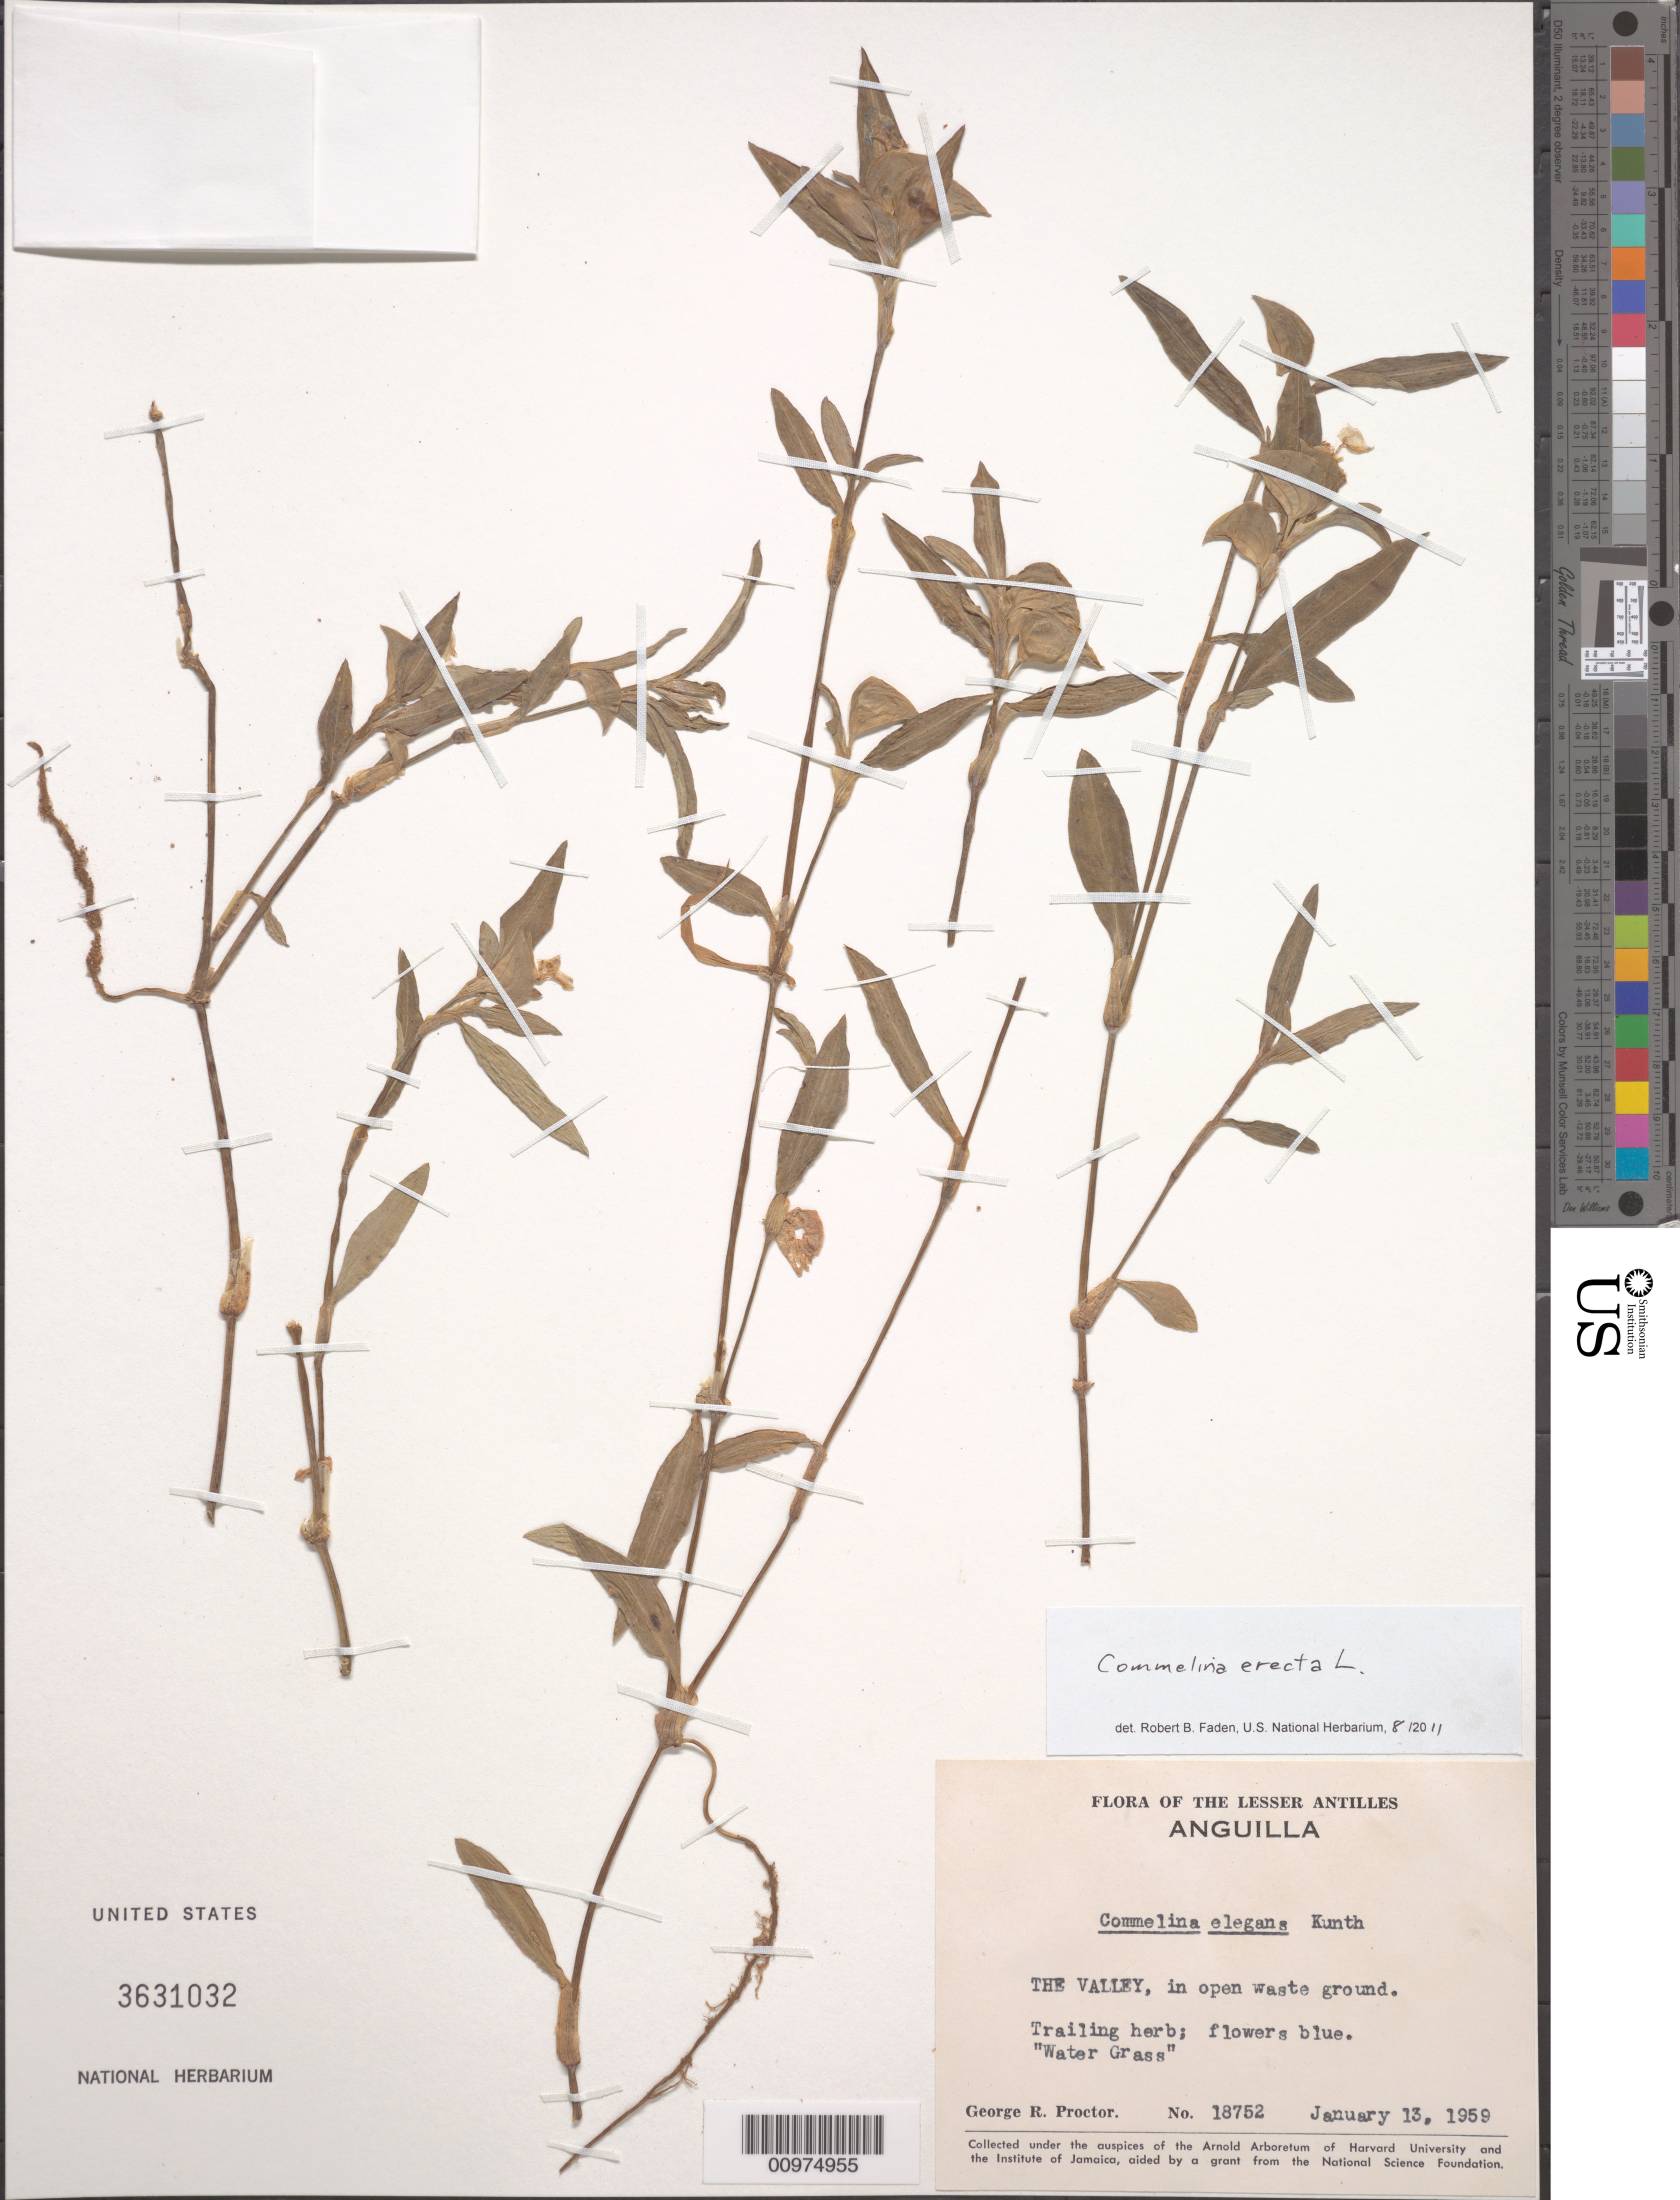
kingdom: Plantae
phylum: Tracheophyta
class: Liliopsida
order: Commelinales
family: Commelinaceae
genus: Commelina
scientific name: Commelina erecta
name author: L.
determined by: Faden, Robert B., (US), Smithsonian Institution - National Museum of Natural History (UNITED STATES)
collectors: G. R. Proctor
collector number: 18752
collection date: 1959-01-13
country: Anguilla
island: Anguilla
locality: The Valley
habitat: in open waste ground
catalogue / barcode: US 3631032